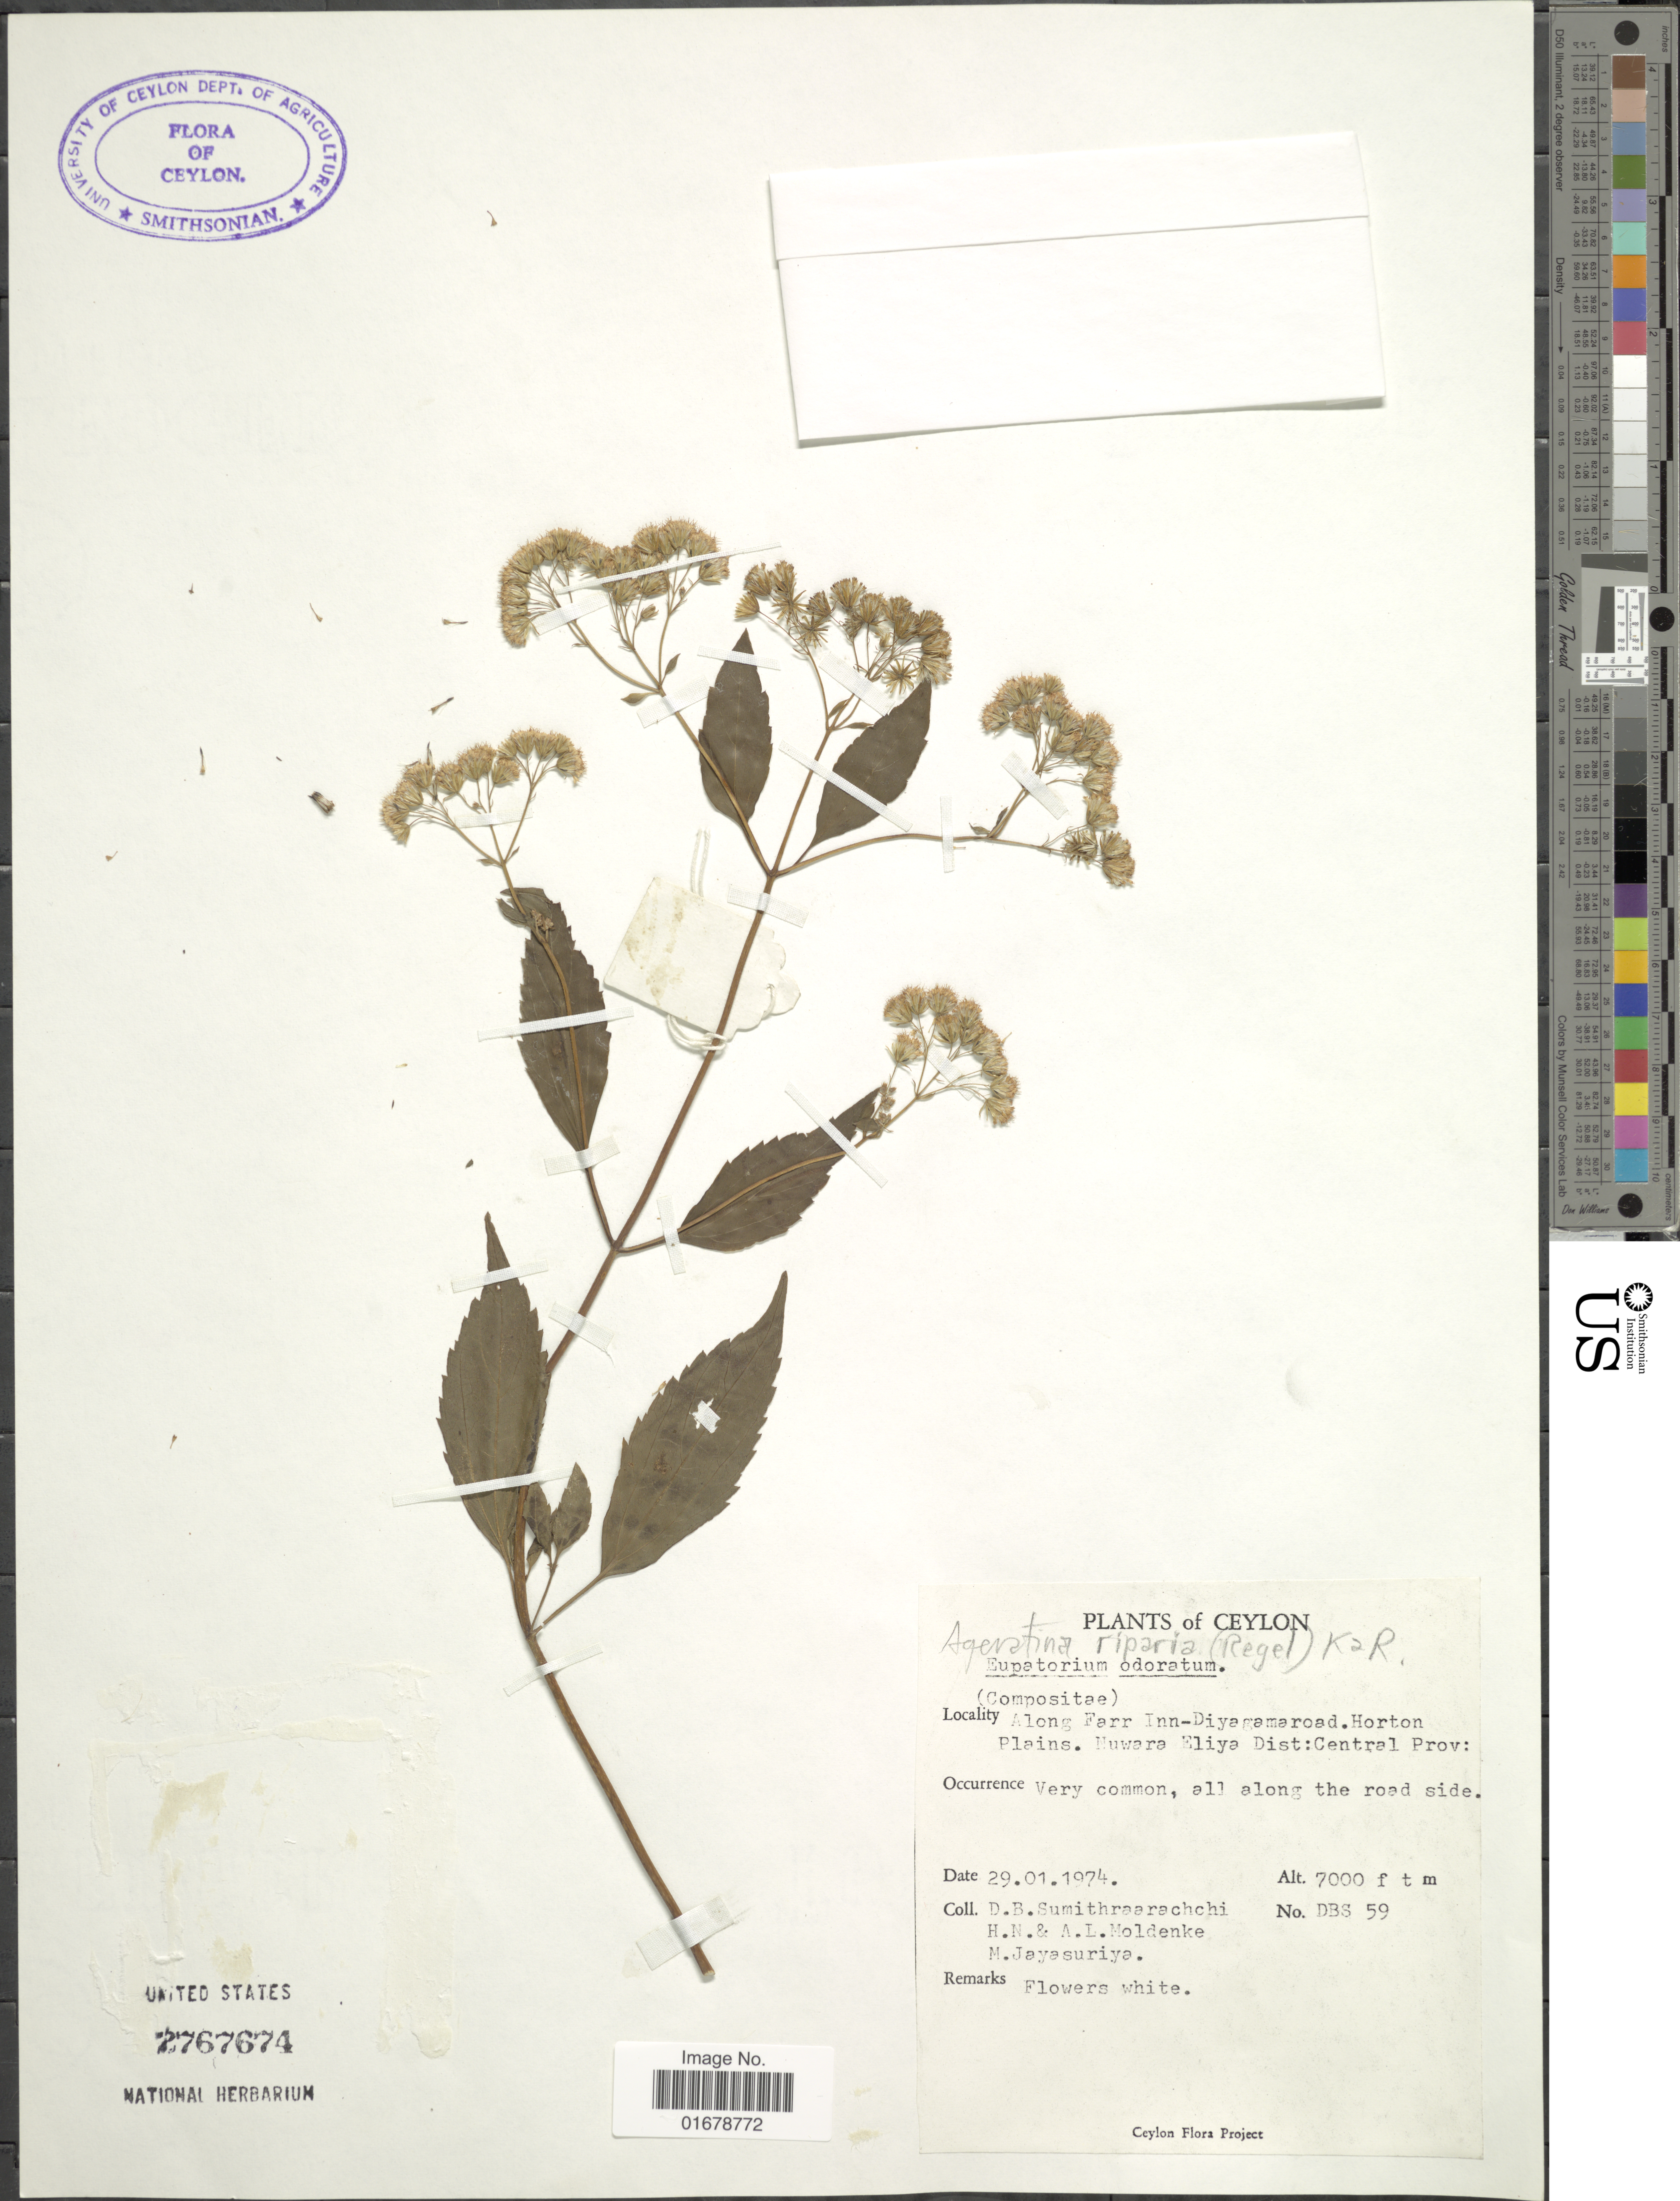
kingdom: Plantae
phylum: Tracheophyta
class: Magnoliopsida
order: Asterales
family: Asteraceae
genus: Ageratina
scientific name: Ageratina riparia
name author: (Regel) R.M. King & H. Rob.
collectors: D. B. Sumithraarachchi, H. N. Moldenke, A. L. Moldenke & M. Jayasuriya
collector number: DBS 59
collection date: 1974-01-29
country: Sri Lanka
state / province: Central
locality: Along Farr Inn-Diyagamaroad, Horton Plains, Huware Eliya Dist: Central Prov. Ceylon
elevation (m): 2134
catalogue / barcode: US 2767674